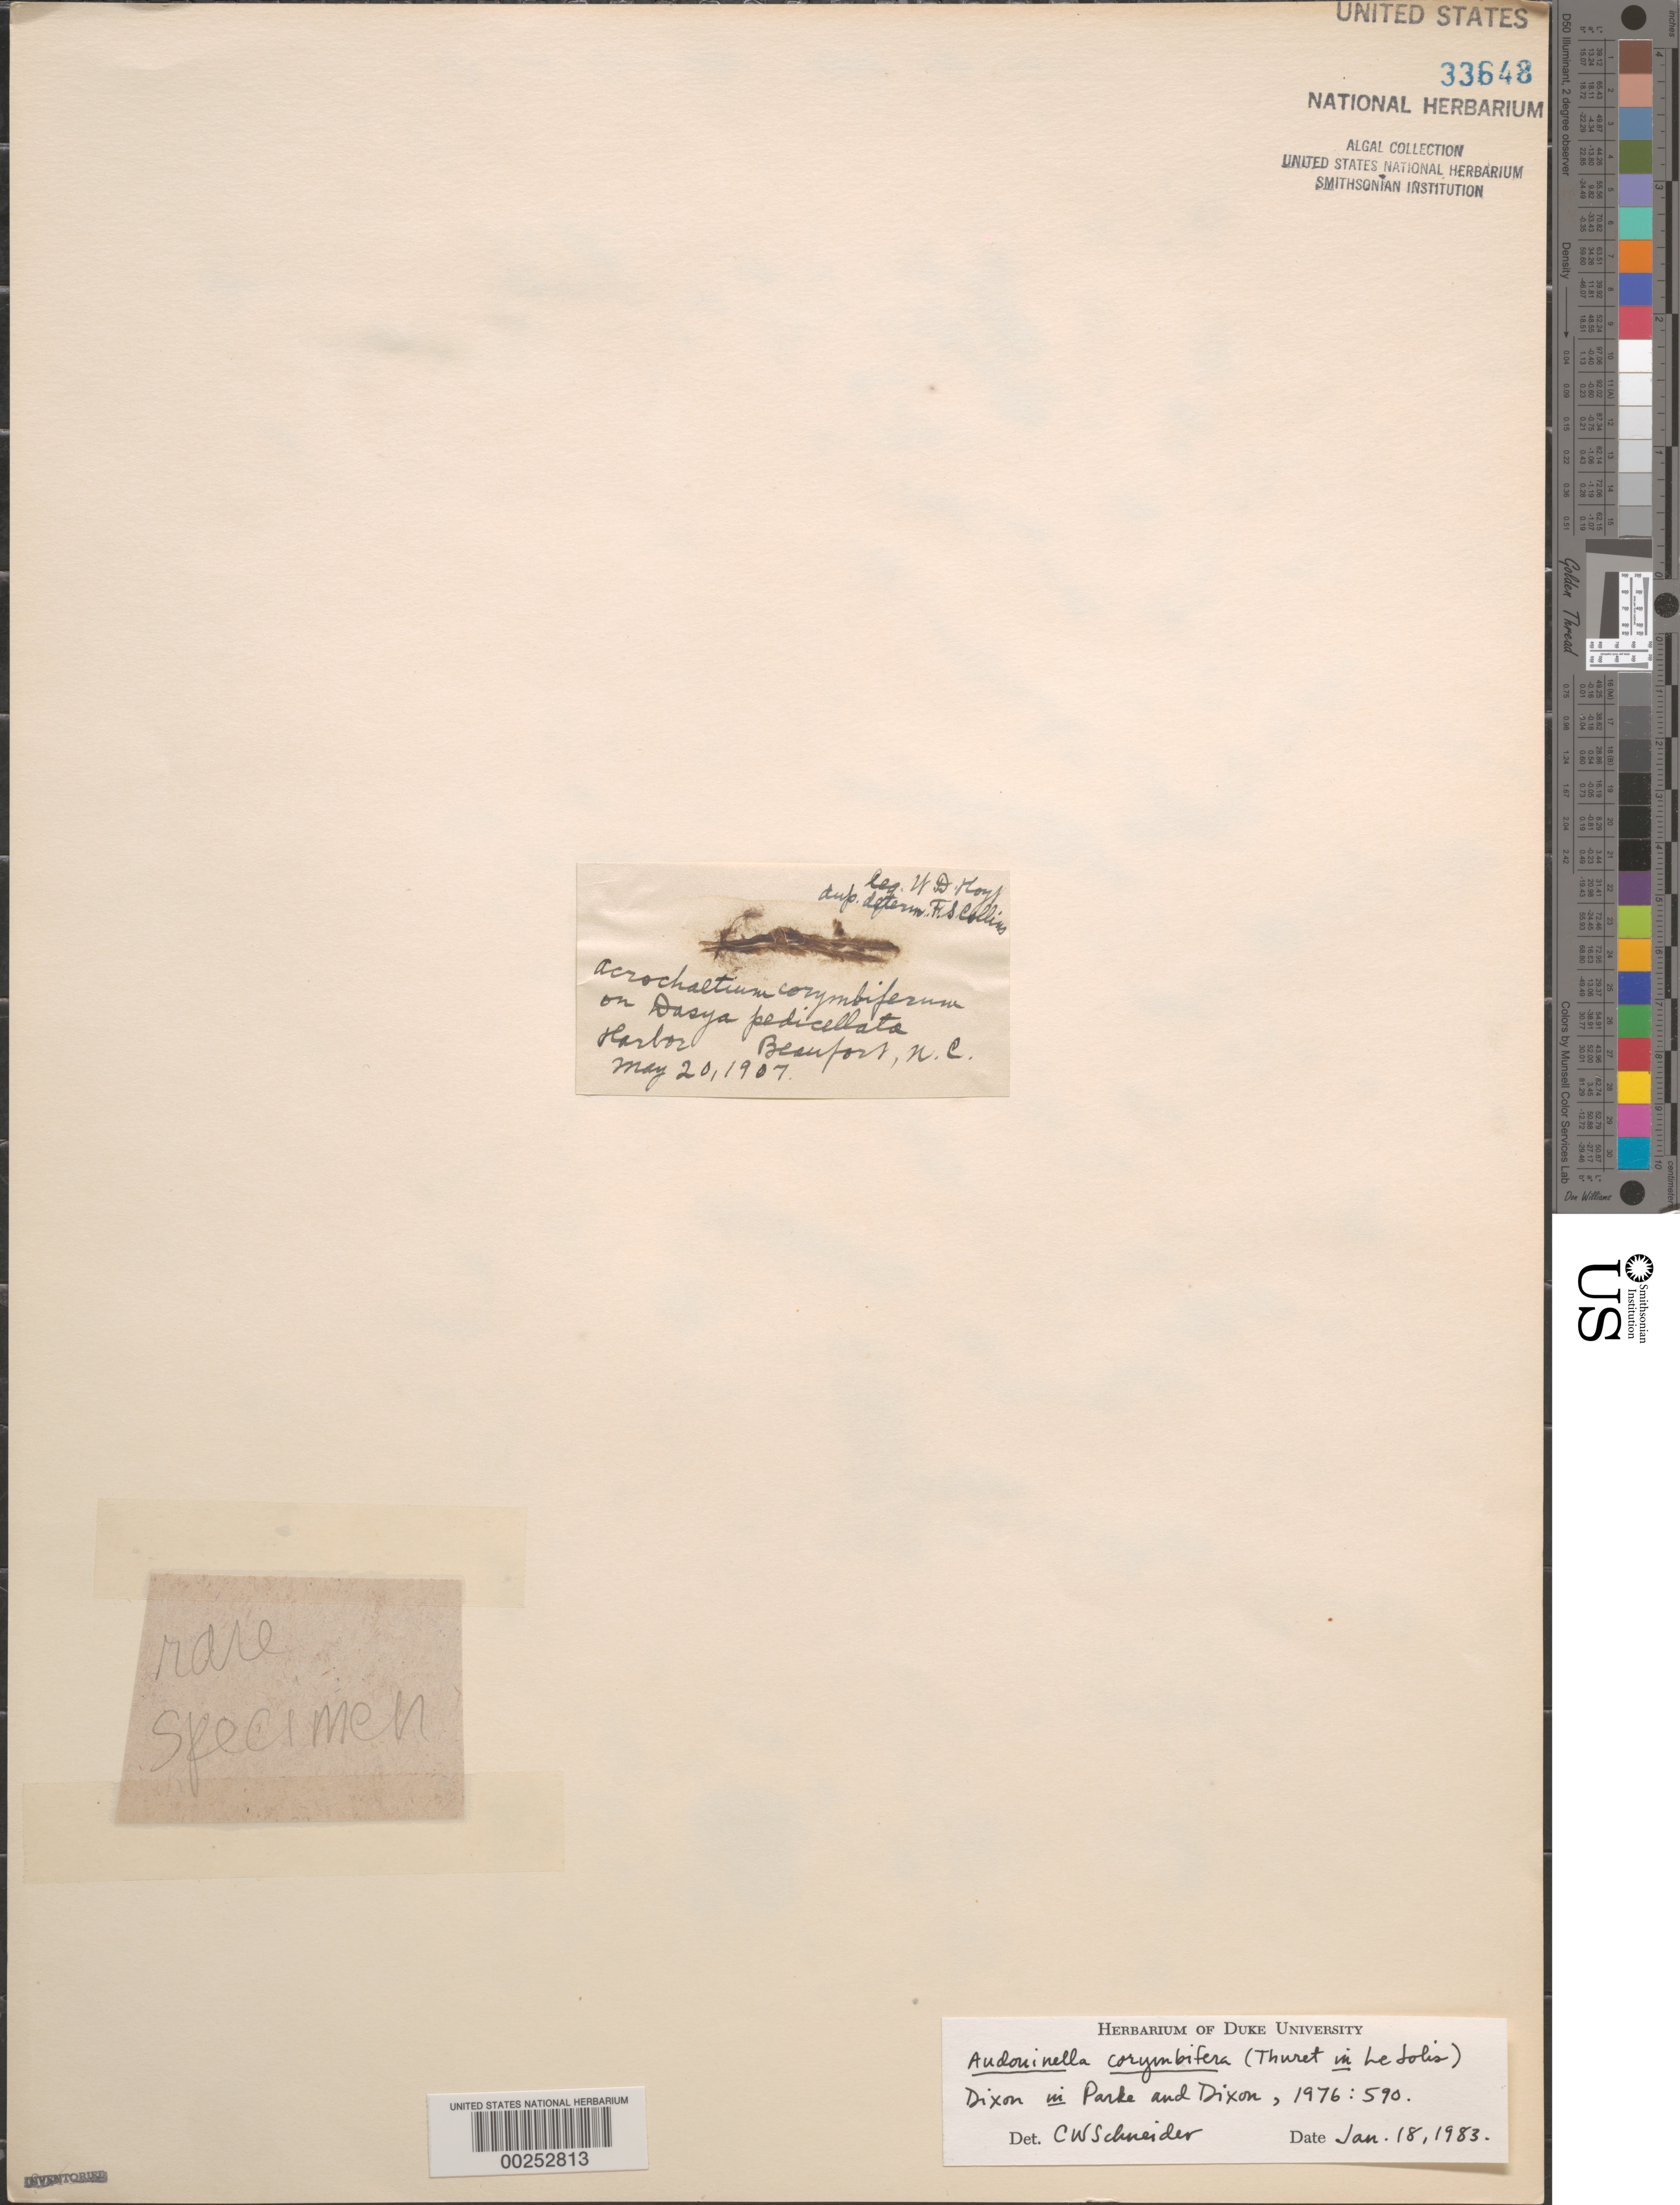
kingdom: Plantae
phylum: Rhodophyta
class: Florideophyceae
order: Colaconematales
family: Colaconemataceae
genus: Colaconema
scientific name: Colaconema corymbiferum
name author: (Thuret) Alongi et al.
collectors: W. D. Hoyt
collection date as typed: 20 May 1907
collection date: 1907-05-20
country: United States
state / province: North Carolina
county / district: Carteret County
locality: Beaufort Harbor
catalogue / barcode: US 33648